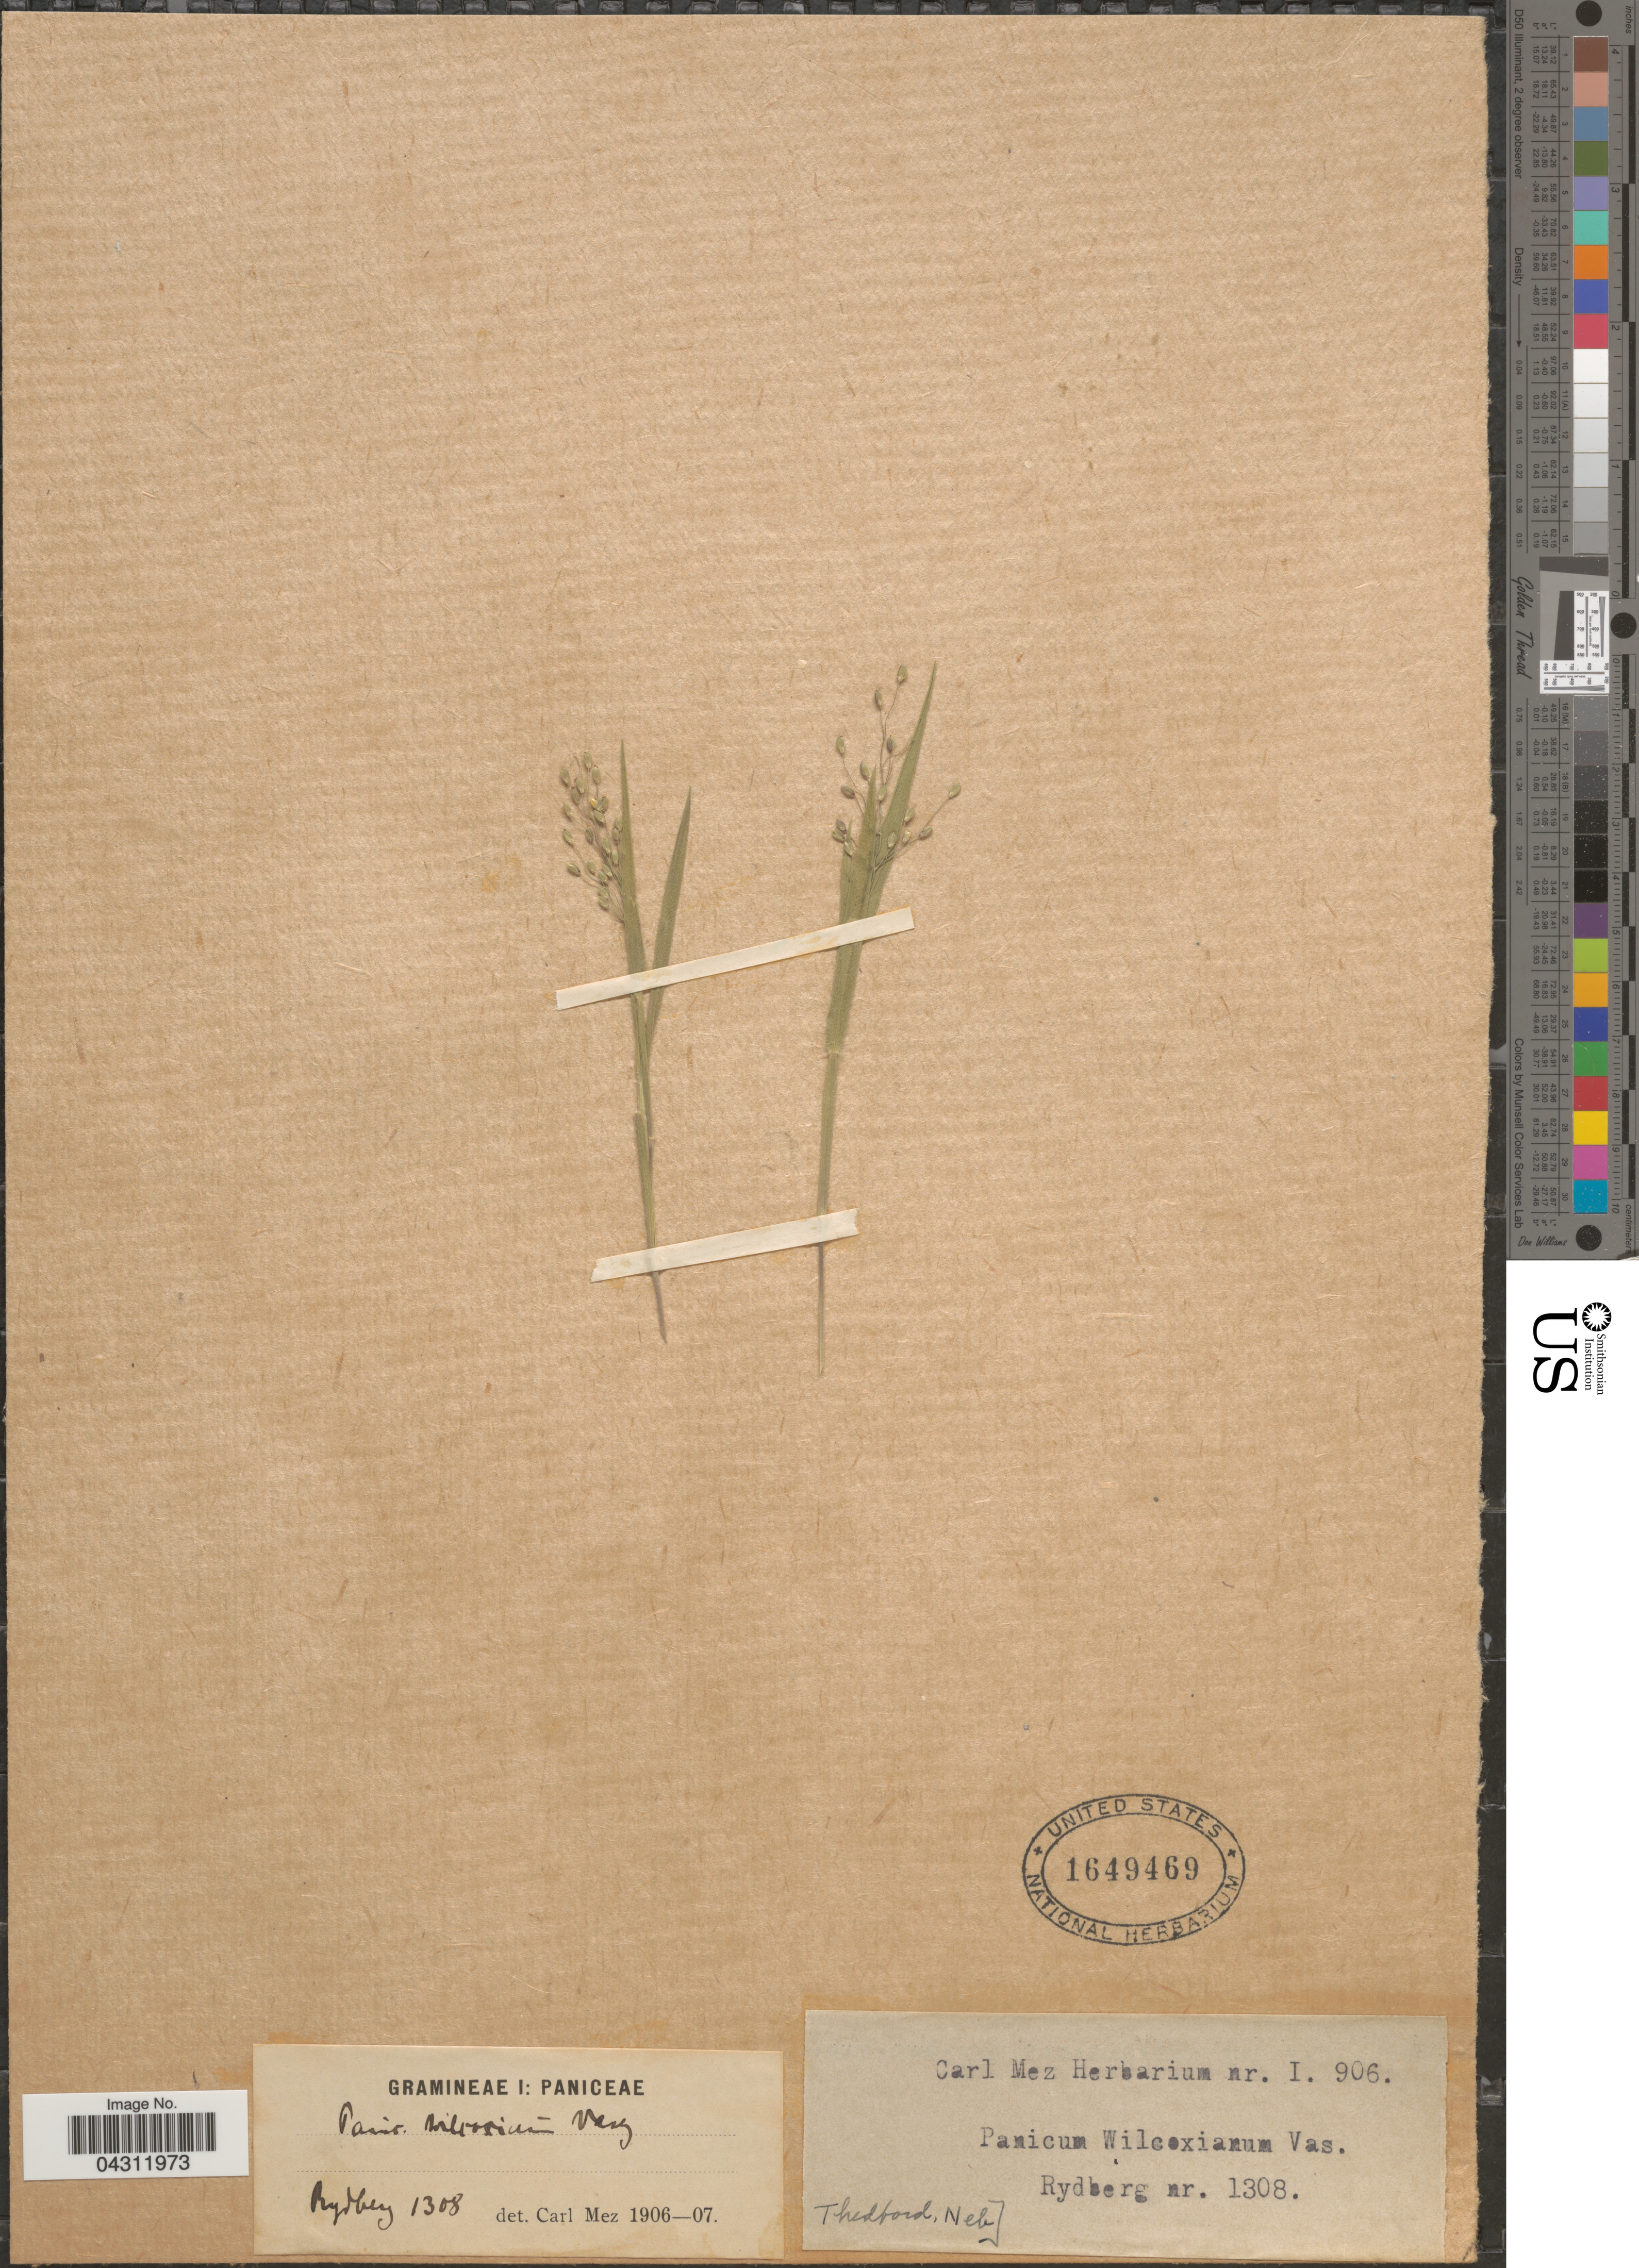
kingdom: Plantae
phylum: Tracheophyta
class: Liliopsida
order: Poales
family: Poaceae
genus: Dichanthelium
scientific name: Dichanthelium wilcoxianum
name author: Freckmann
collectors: P. Rydberg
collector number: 1308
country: United States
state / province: Nebraska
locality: Thedford.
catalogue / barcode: US 1649469